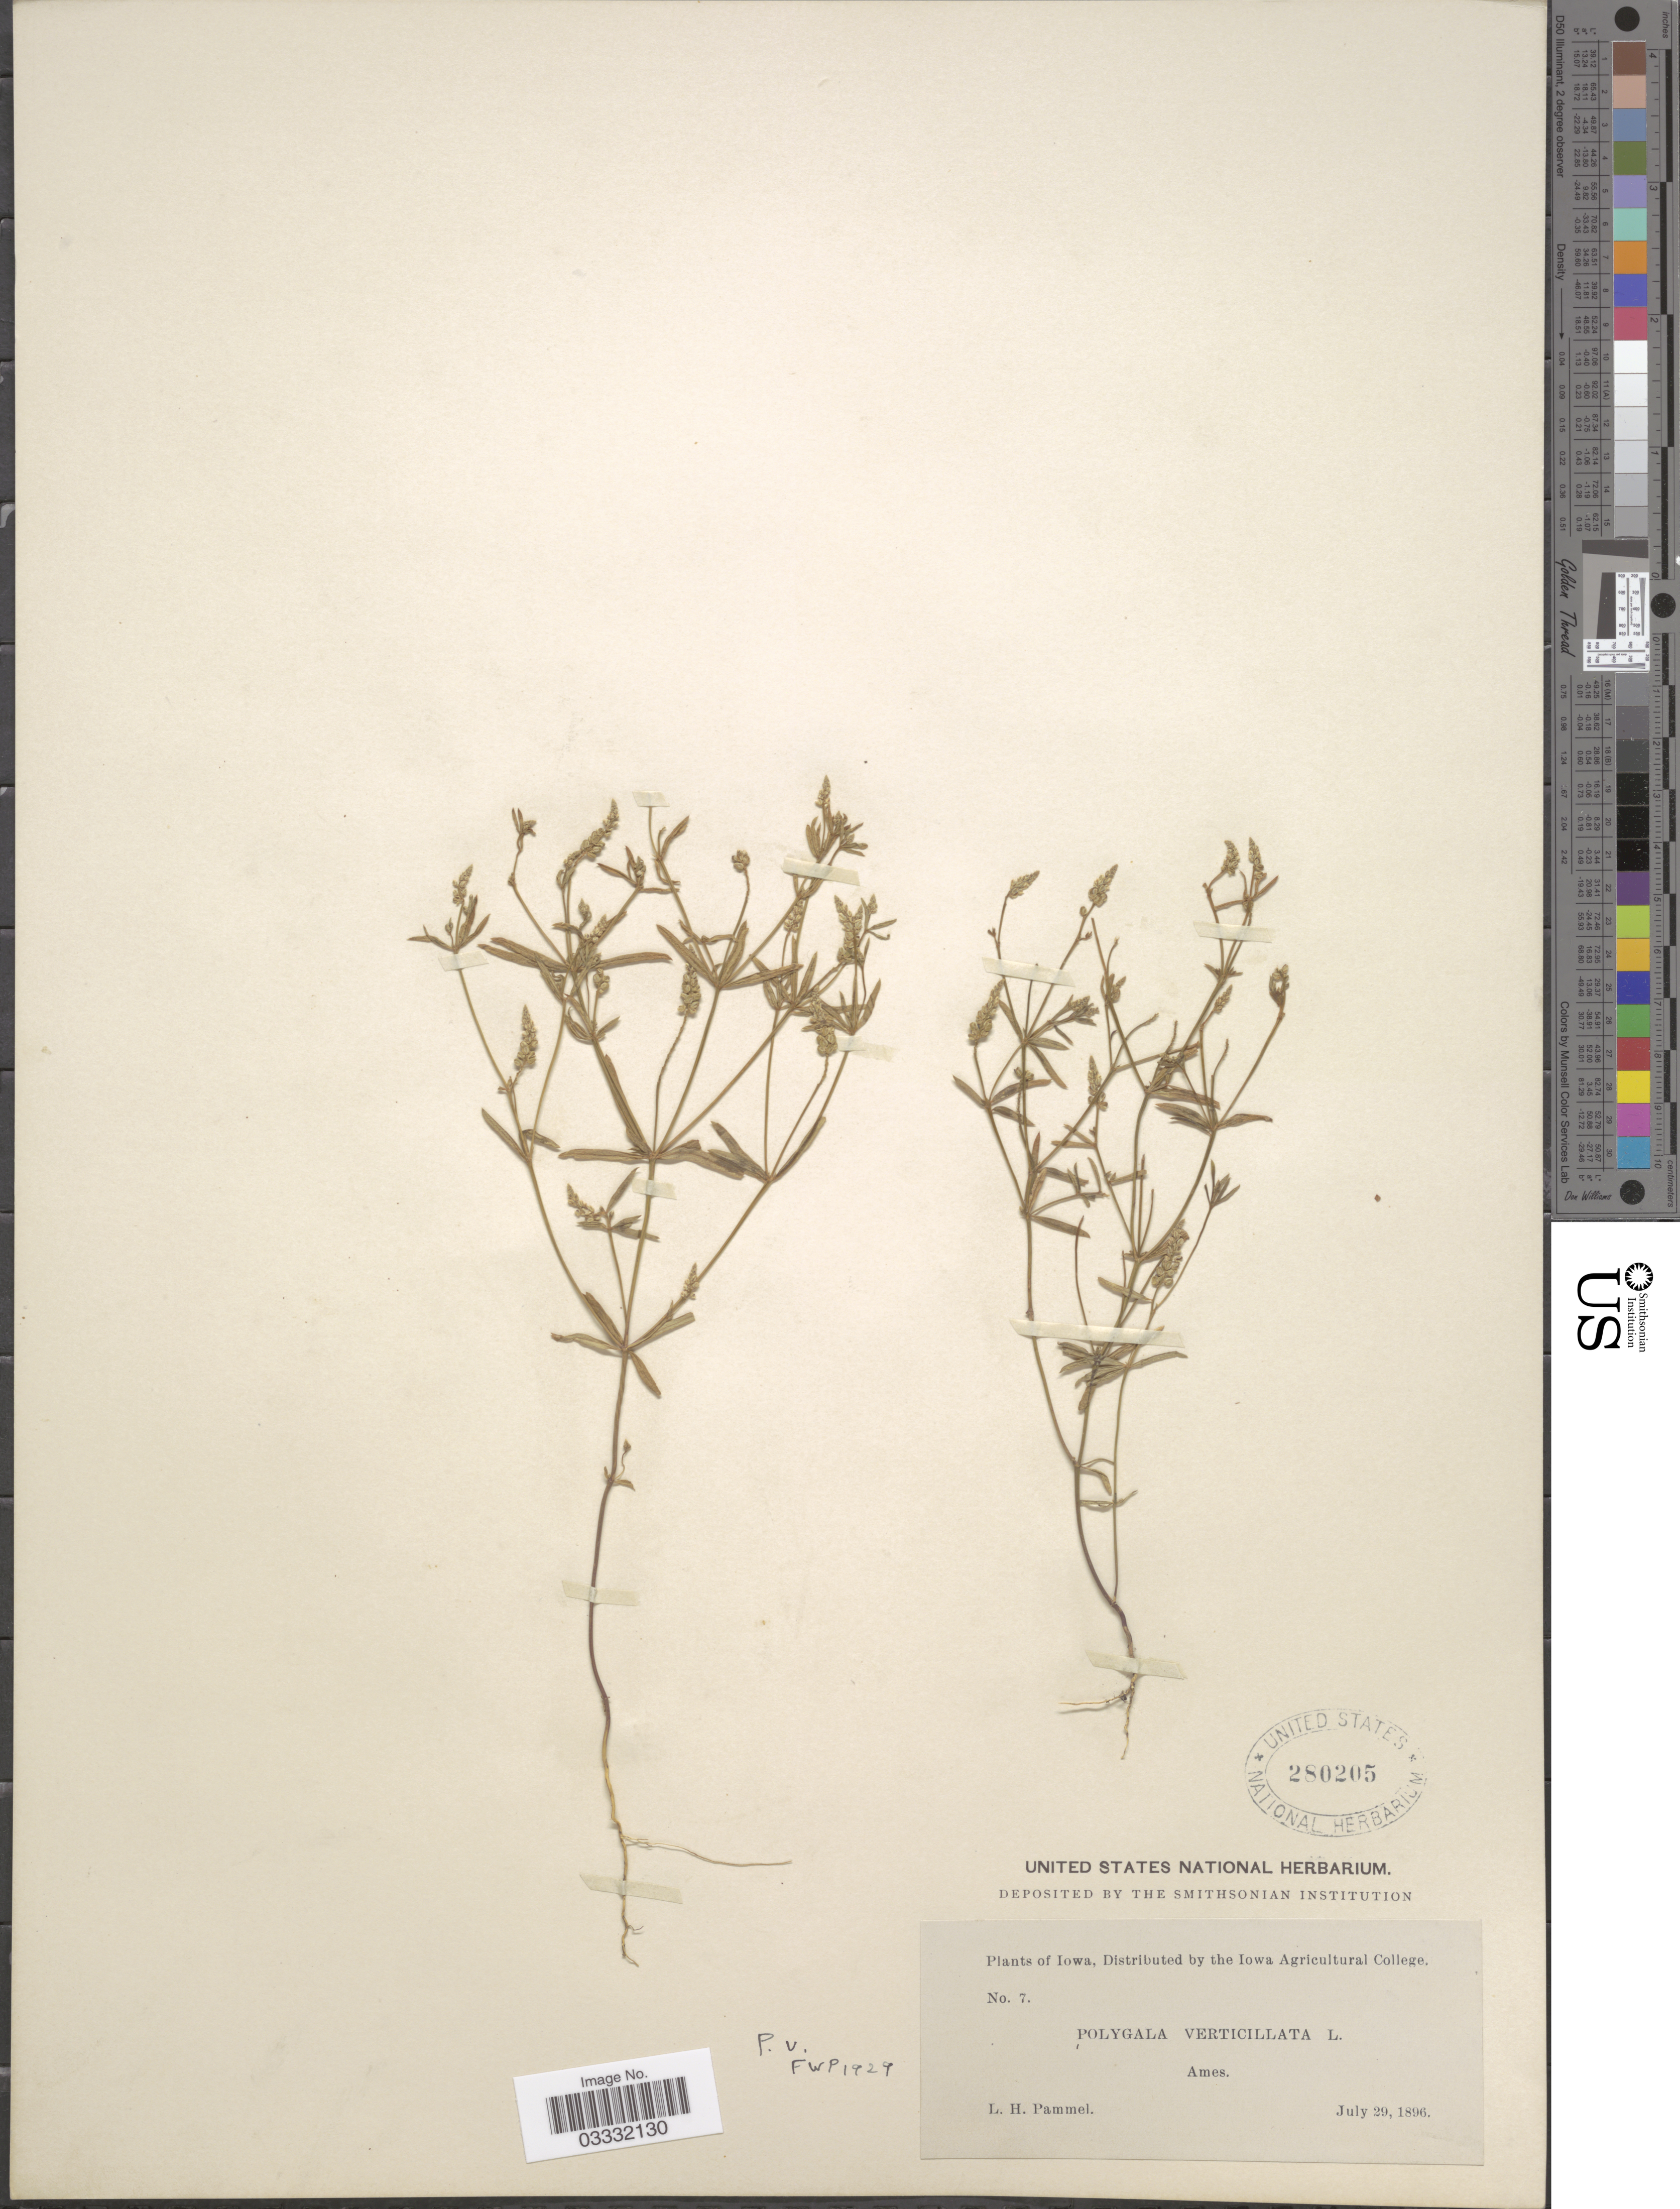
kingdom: Plantae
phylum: Tracheophyta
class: Magnoliopsida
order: Fabales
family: Polygalaceae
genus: Polygala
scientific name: Polygala verticillata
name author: L.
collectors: L. Pammel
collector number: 7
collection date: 1896-07-29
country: United States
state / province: Iowa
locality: Ames.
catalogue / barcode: US 280205